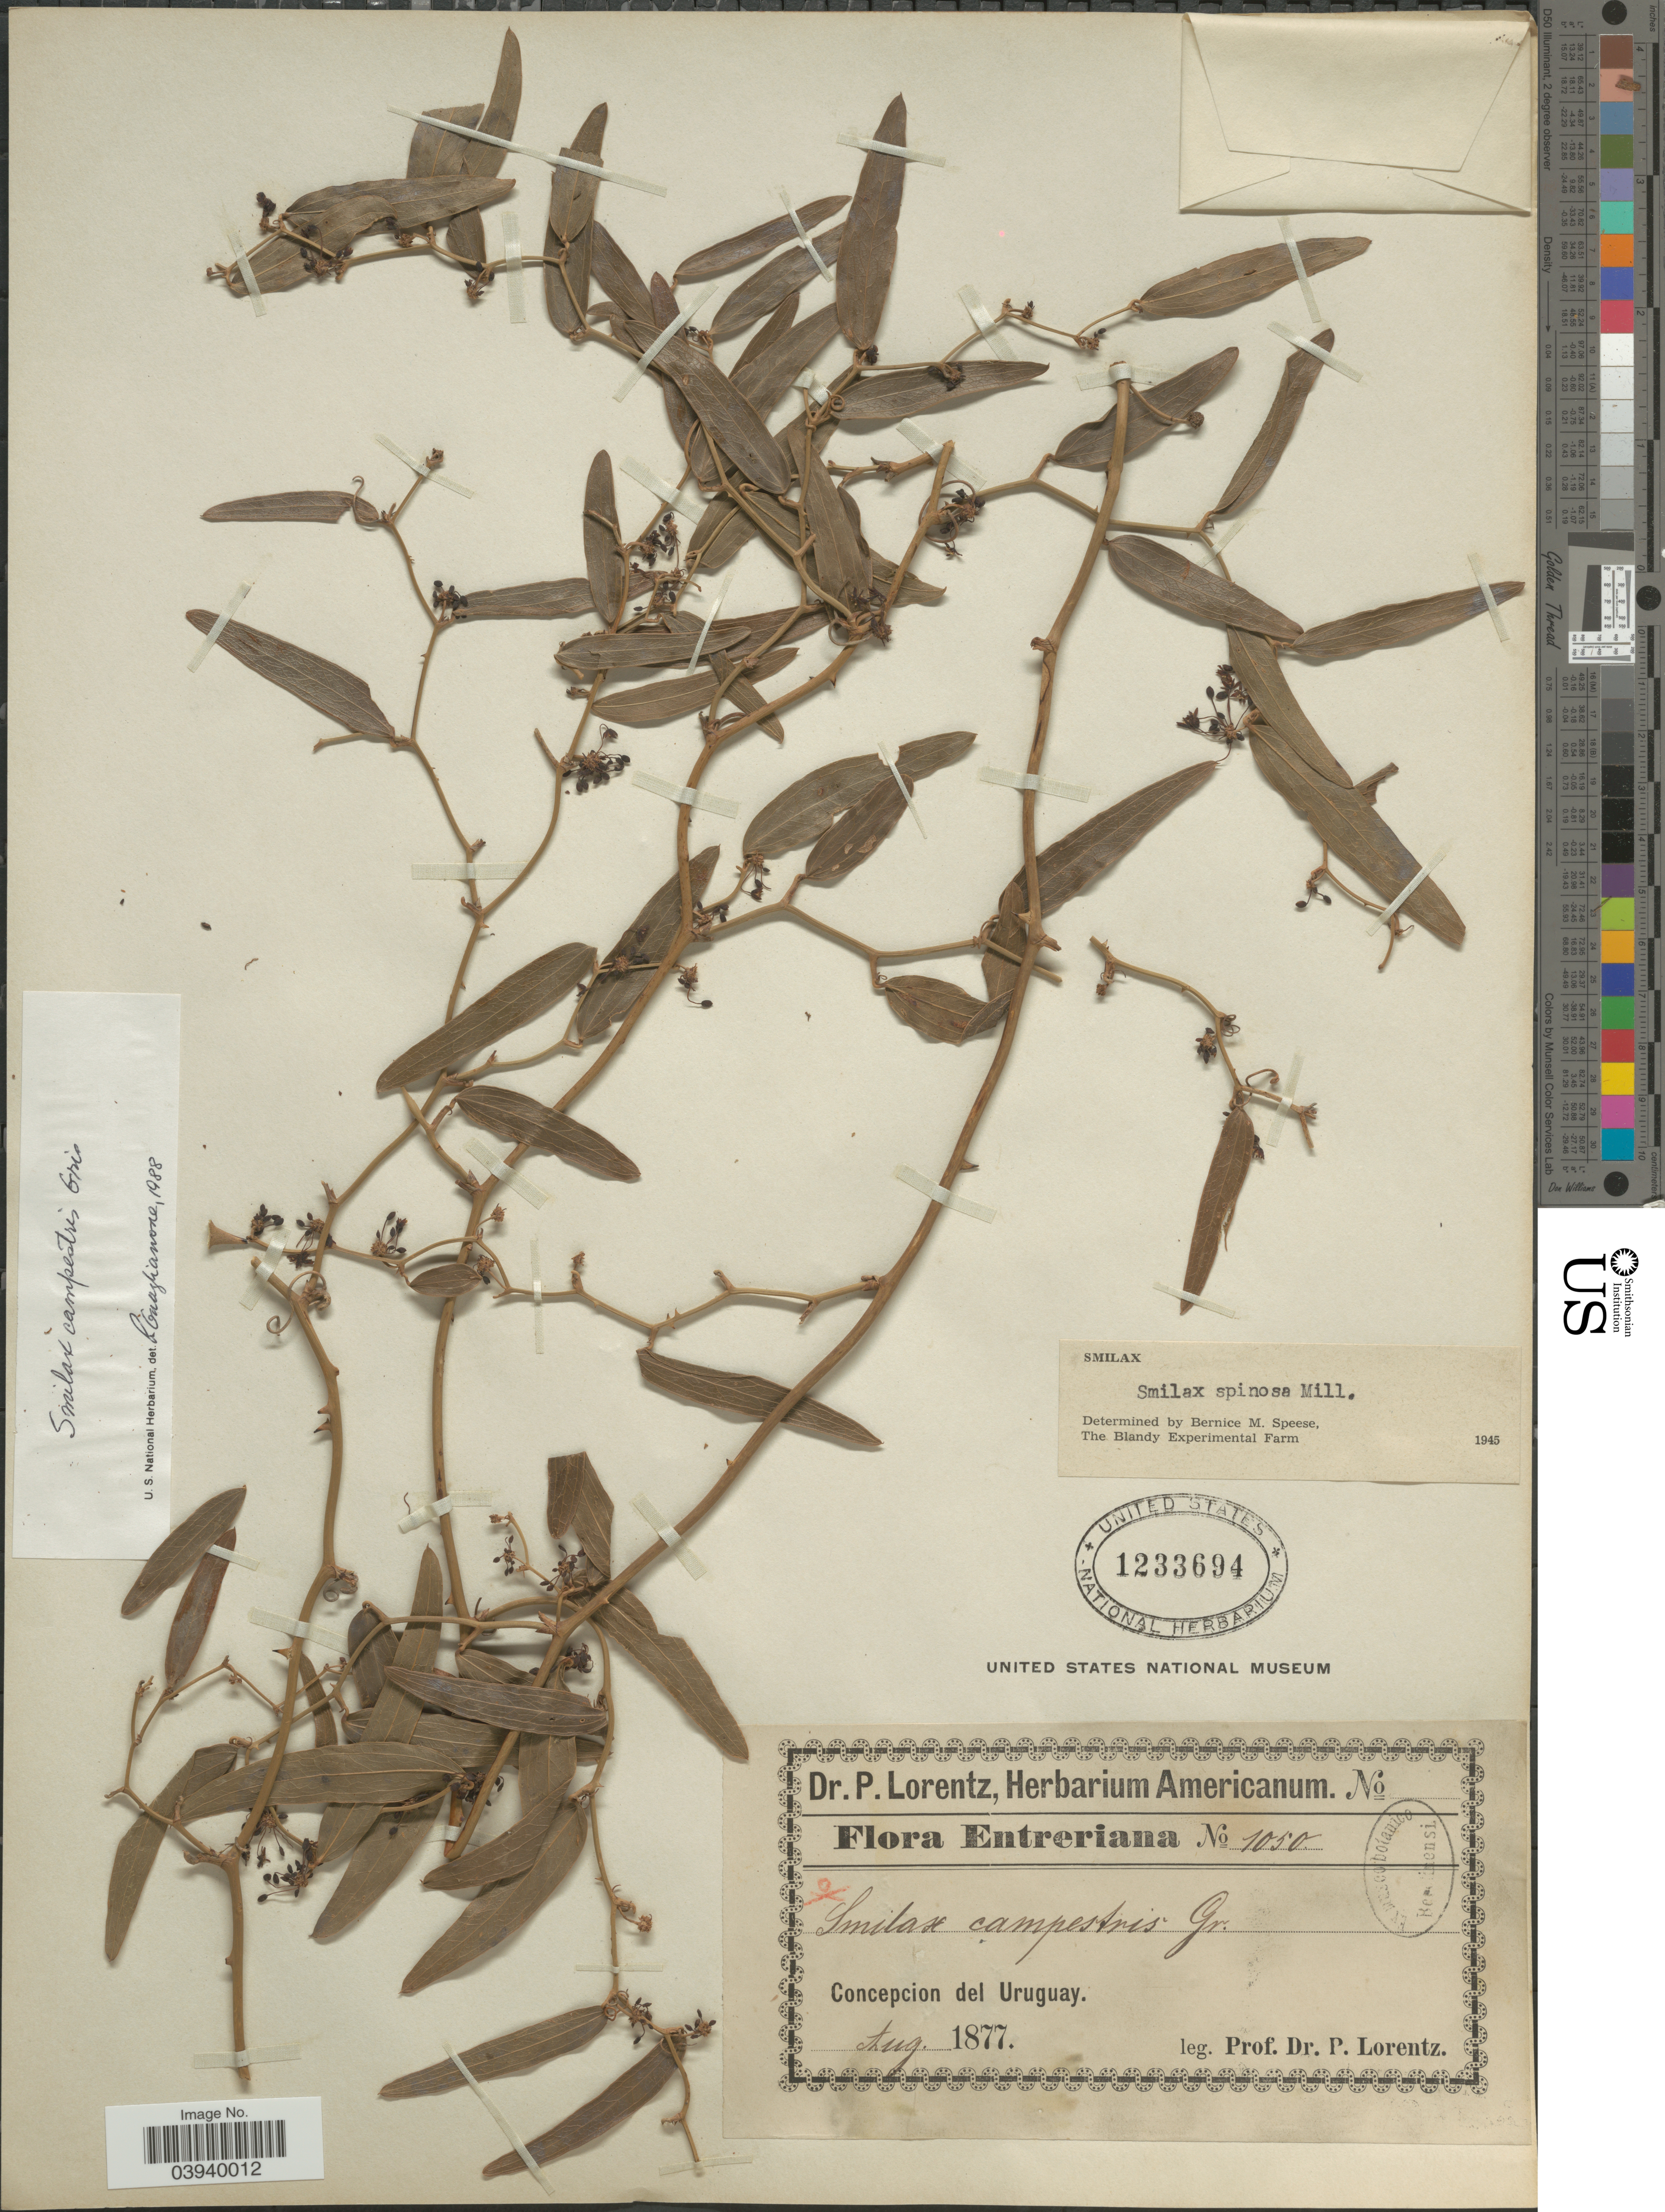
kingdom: Plantae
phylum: Tracheophyta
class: Liliopsida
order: Liliales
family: Smilacaceae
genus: Smilax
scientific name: Smilax campestris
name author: Griseb.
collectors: P. G. Lorentz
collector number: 1050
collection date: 1877-08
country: Uruguay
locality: Entreriana. Concepcion del Uruguay.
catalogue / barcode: US 1233694